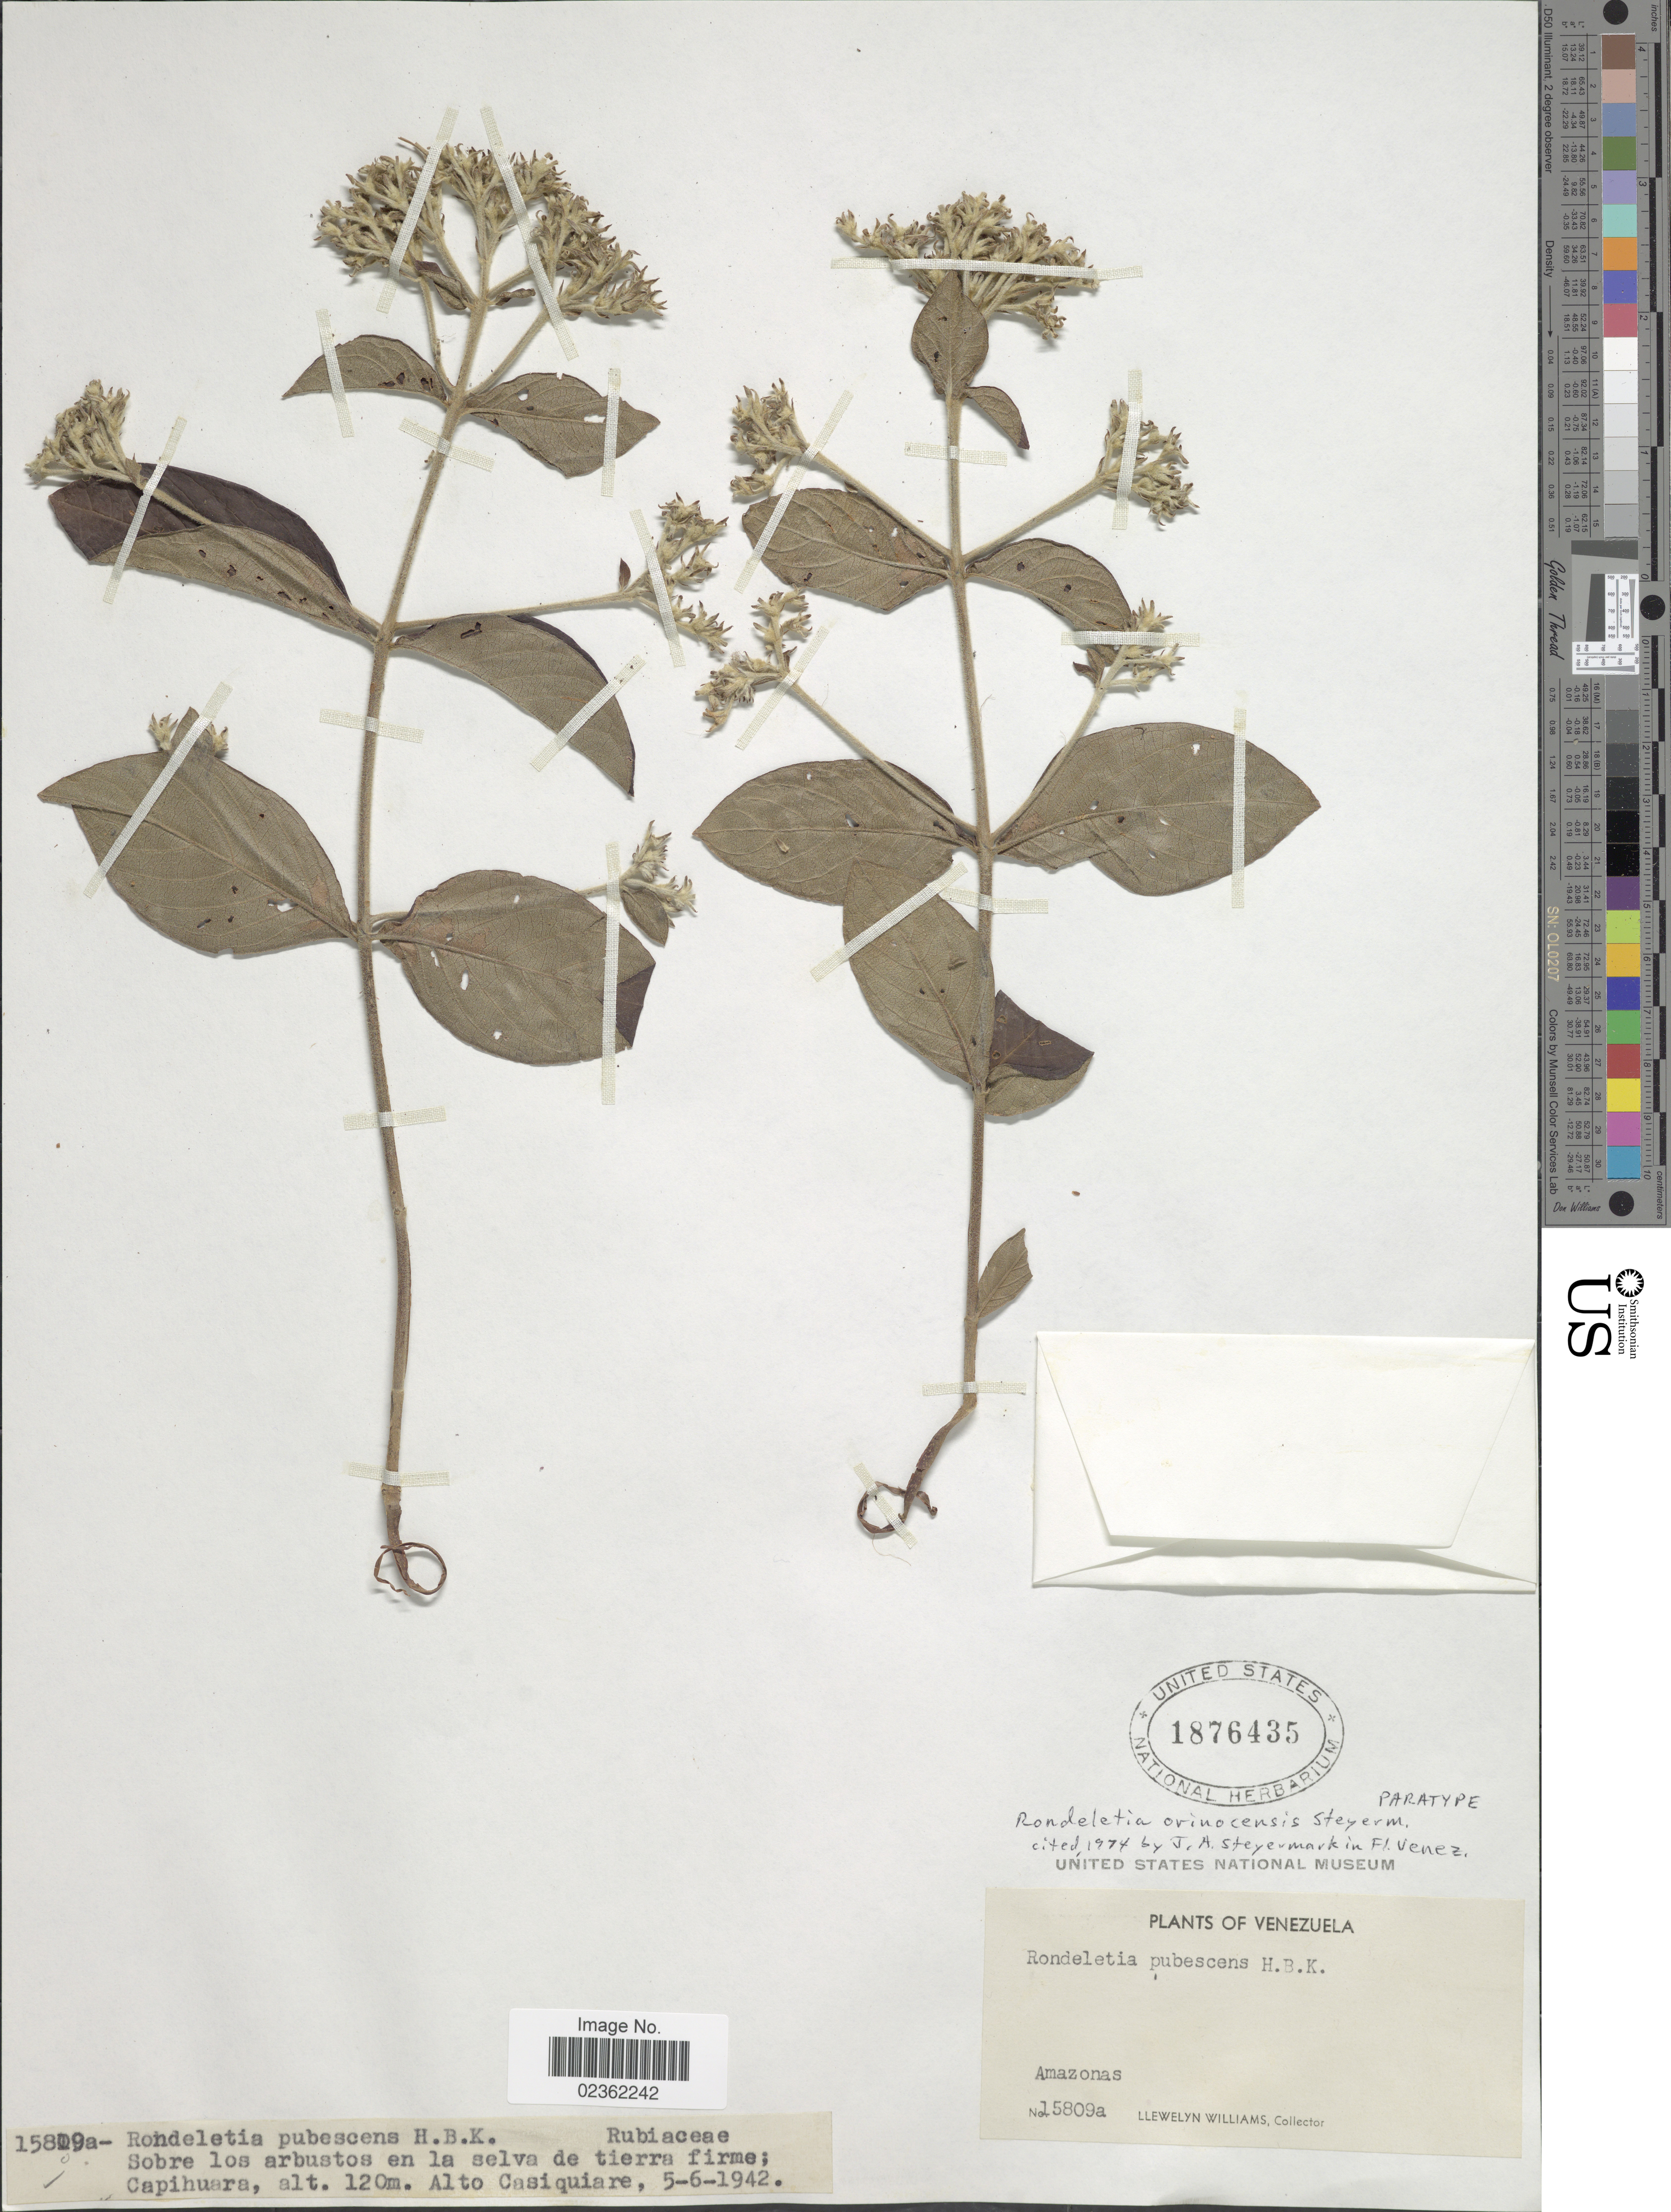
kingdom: Plantae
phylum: Tracheophyta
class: Magnoliopsida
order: Gentianales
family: Rubiaceae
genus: Rondeletia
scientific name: Rondeletia orinocensis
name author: Steyerm.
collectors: Ll. Williams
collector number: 15809a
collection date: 1942-06-05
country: Venezuela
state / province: Amazonas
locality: Sobre los arbustos en la selva de tierra firme; Capihuara.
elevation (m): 120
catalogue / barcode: US 1876435